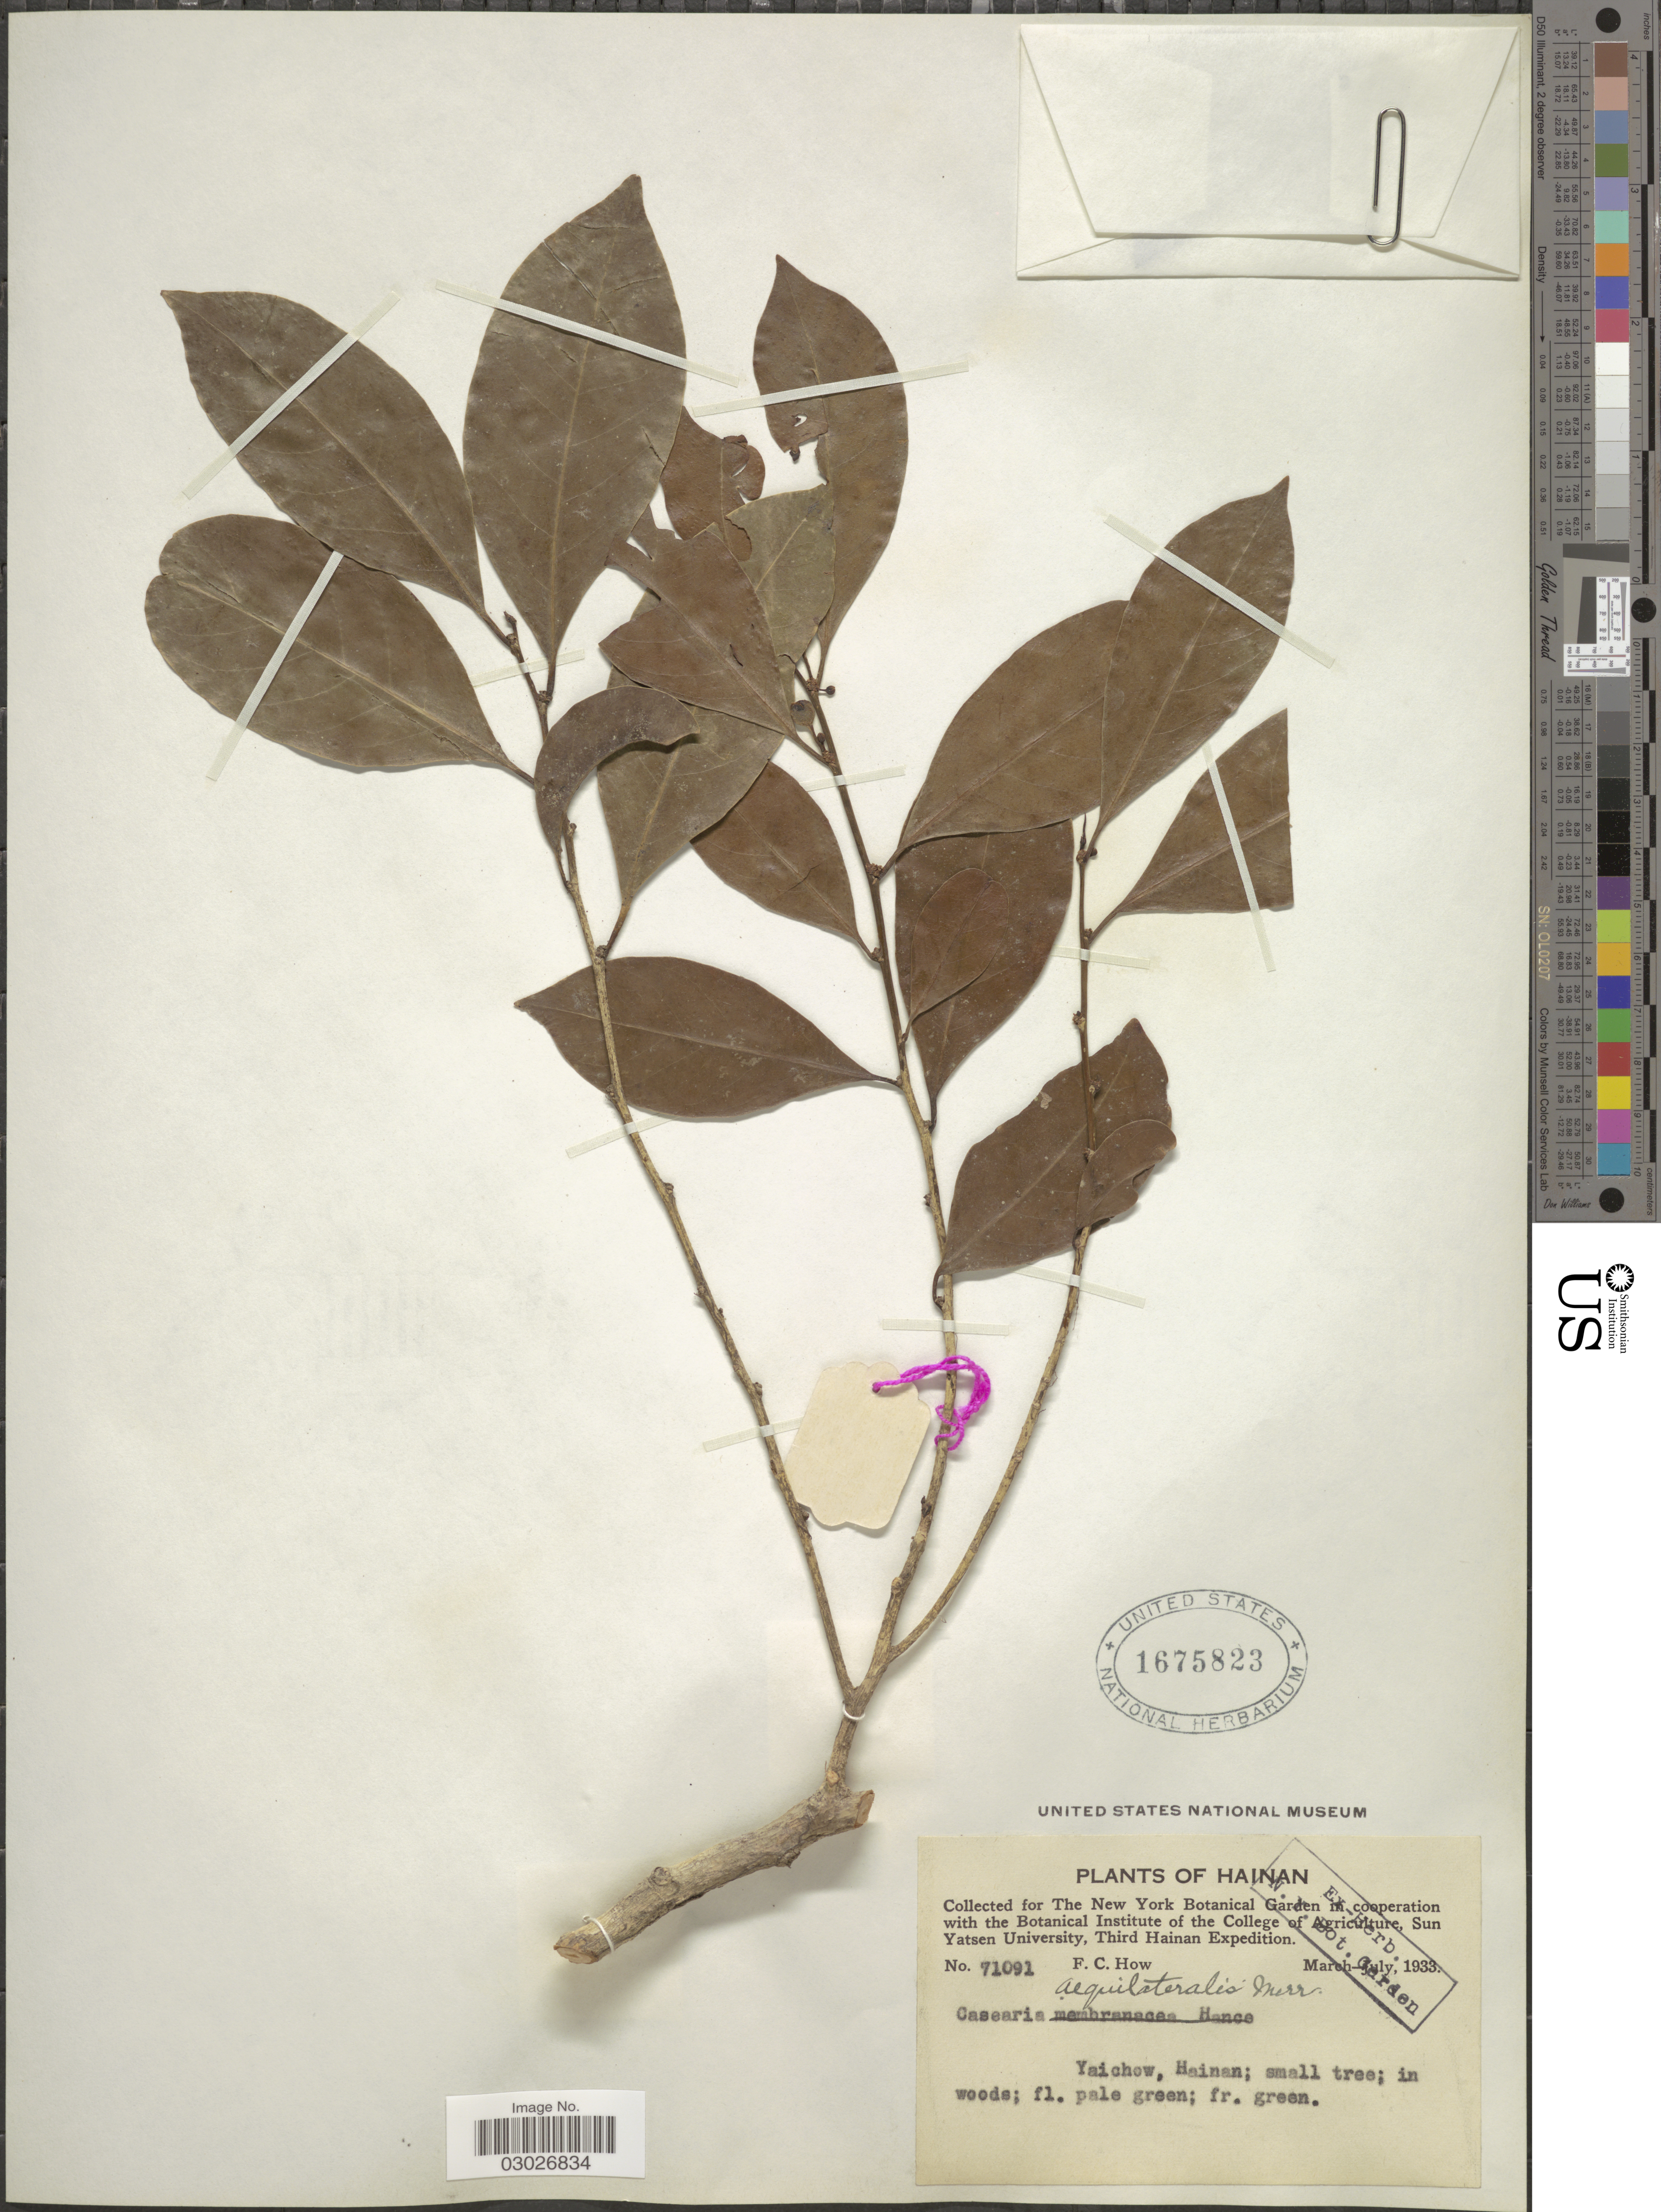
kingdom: Plantae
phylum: Tracheophyta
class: Magnoliopsida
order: Malpighiales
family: Salicaceae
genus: Casearia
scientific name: Casearia aequilateralis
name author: Merr.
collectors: F. C. How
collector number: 71091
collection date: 1933-03/1933-07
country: China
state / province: Hainan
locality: Yaichow.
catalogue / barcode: US 1675823